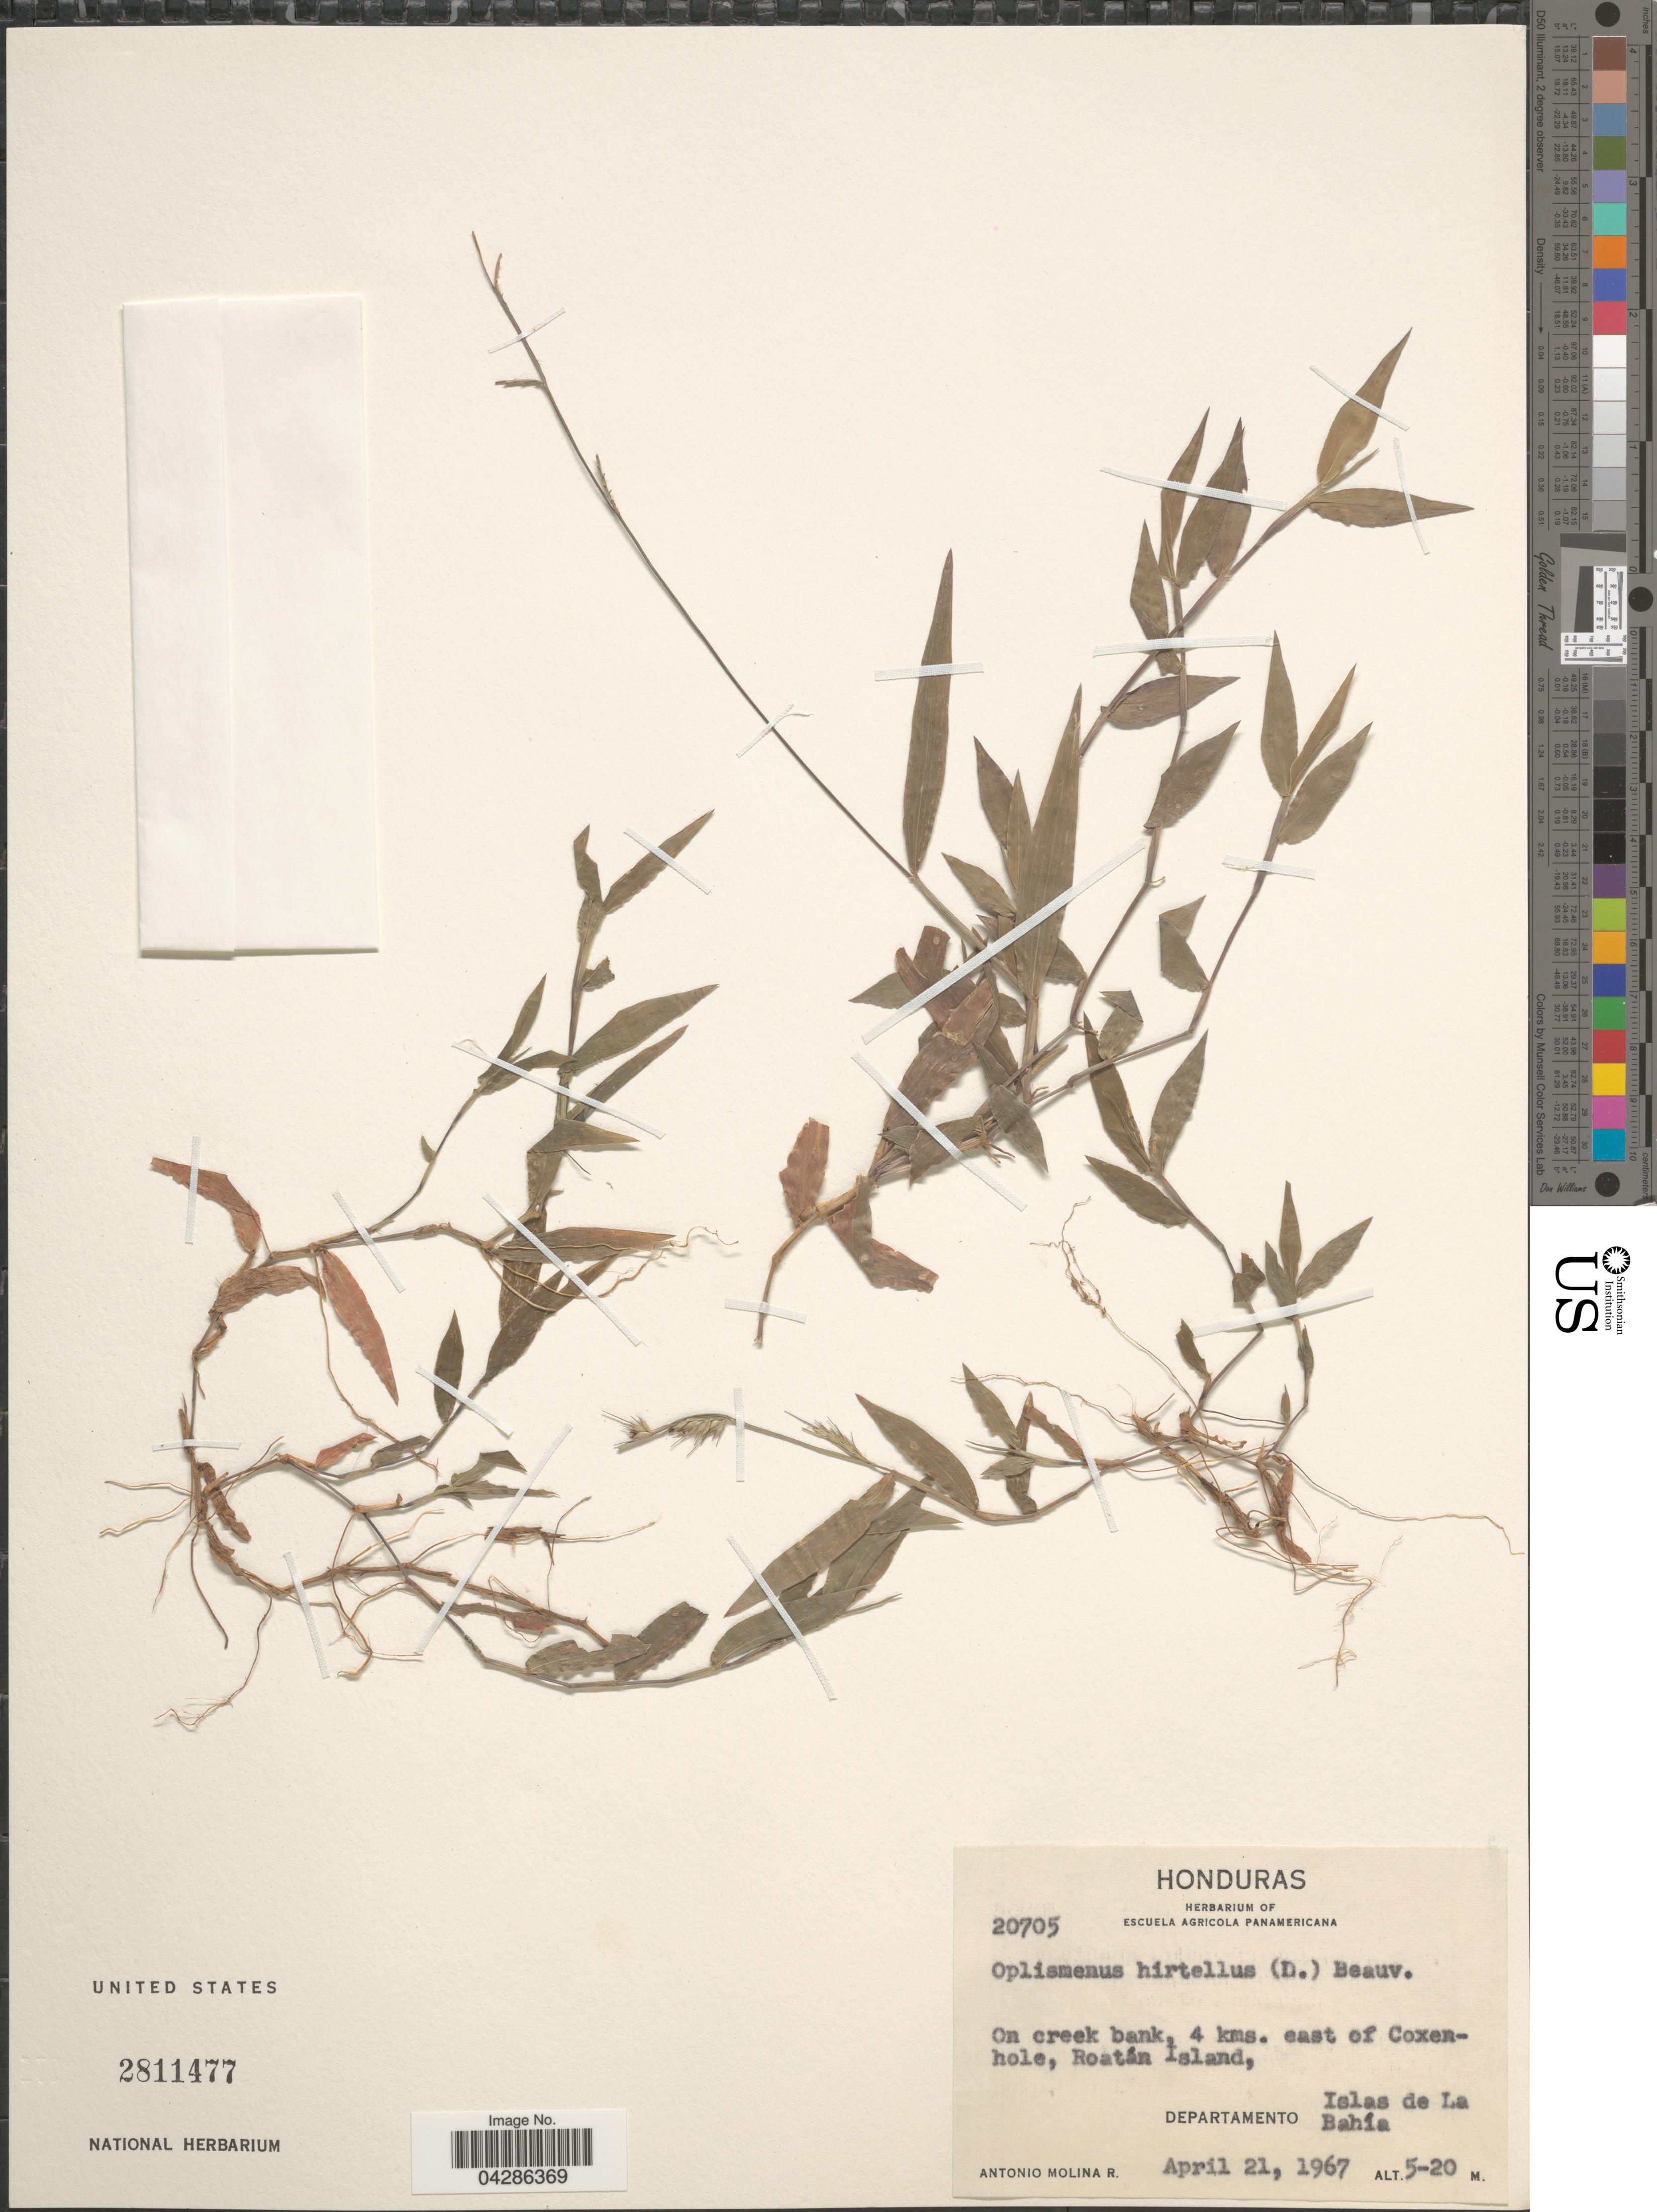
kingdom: Plantae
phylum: Tracheophyta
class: Liliopsida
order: Poales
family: Poaceae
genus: Oplismenus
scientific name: Oplismenus hirtellus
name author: (L.) P. Beauv.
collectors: A. Molina R.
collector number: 20705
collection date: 1967-04-21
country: Honduras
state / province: Islas de la Bahía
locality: On creek bank, 4 kms. east of Coxenhole, Roatán Island, Departamento Islad de la Bahía.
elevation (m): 5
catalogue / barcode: US 2811477